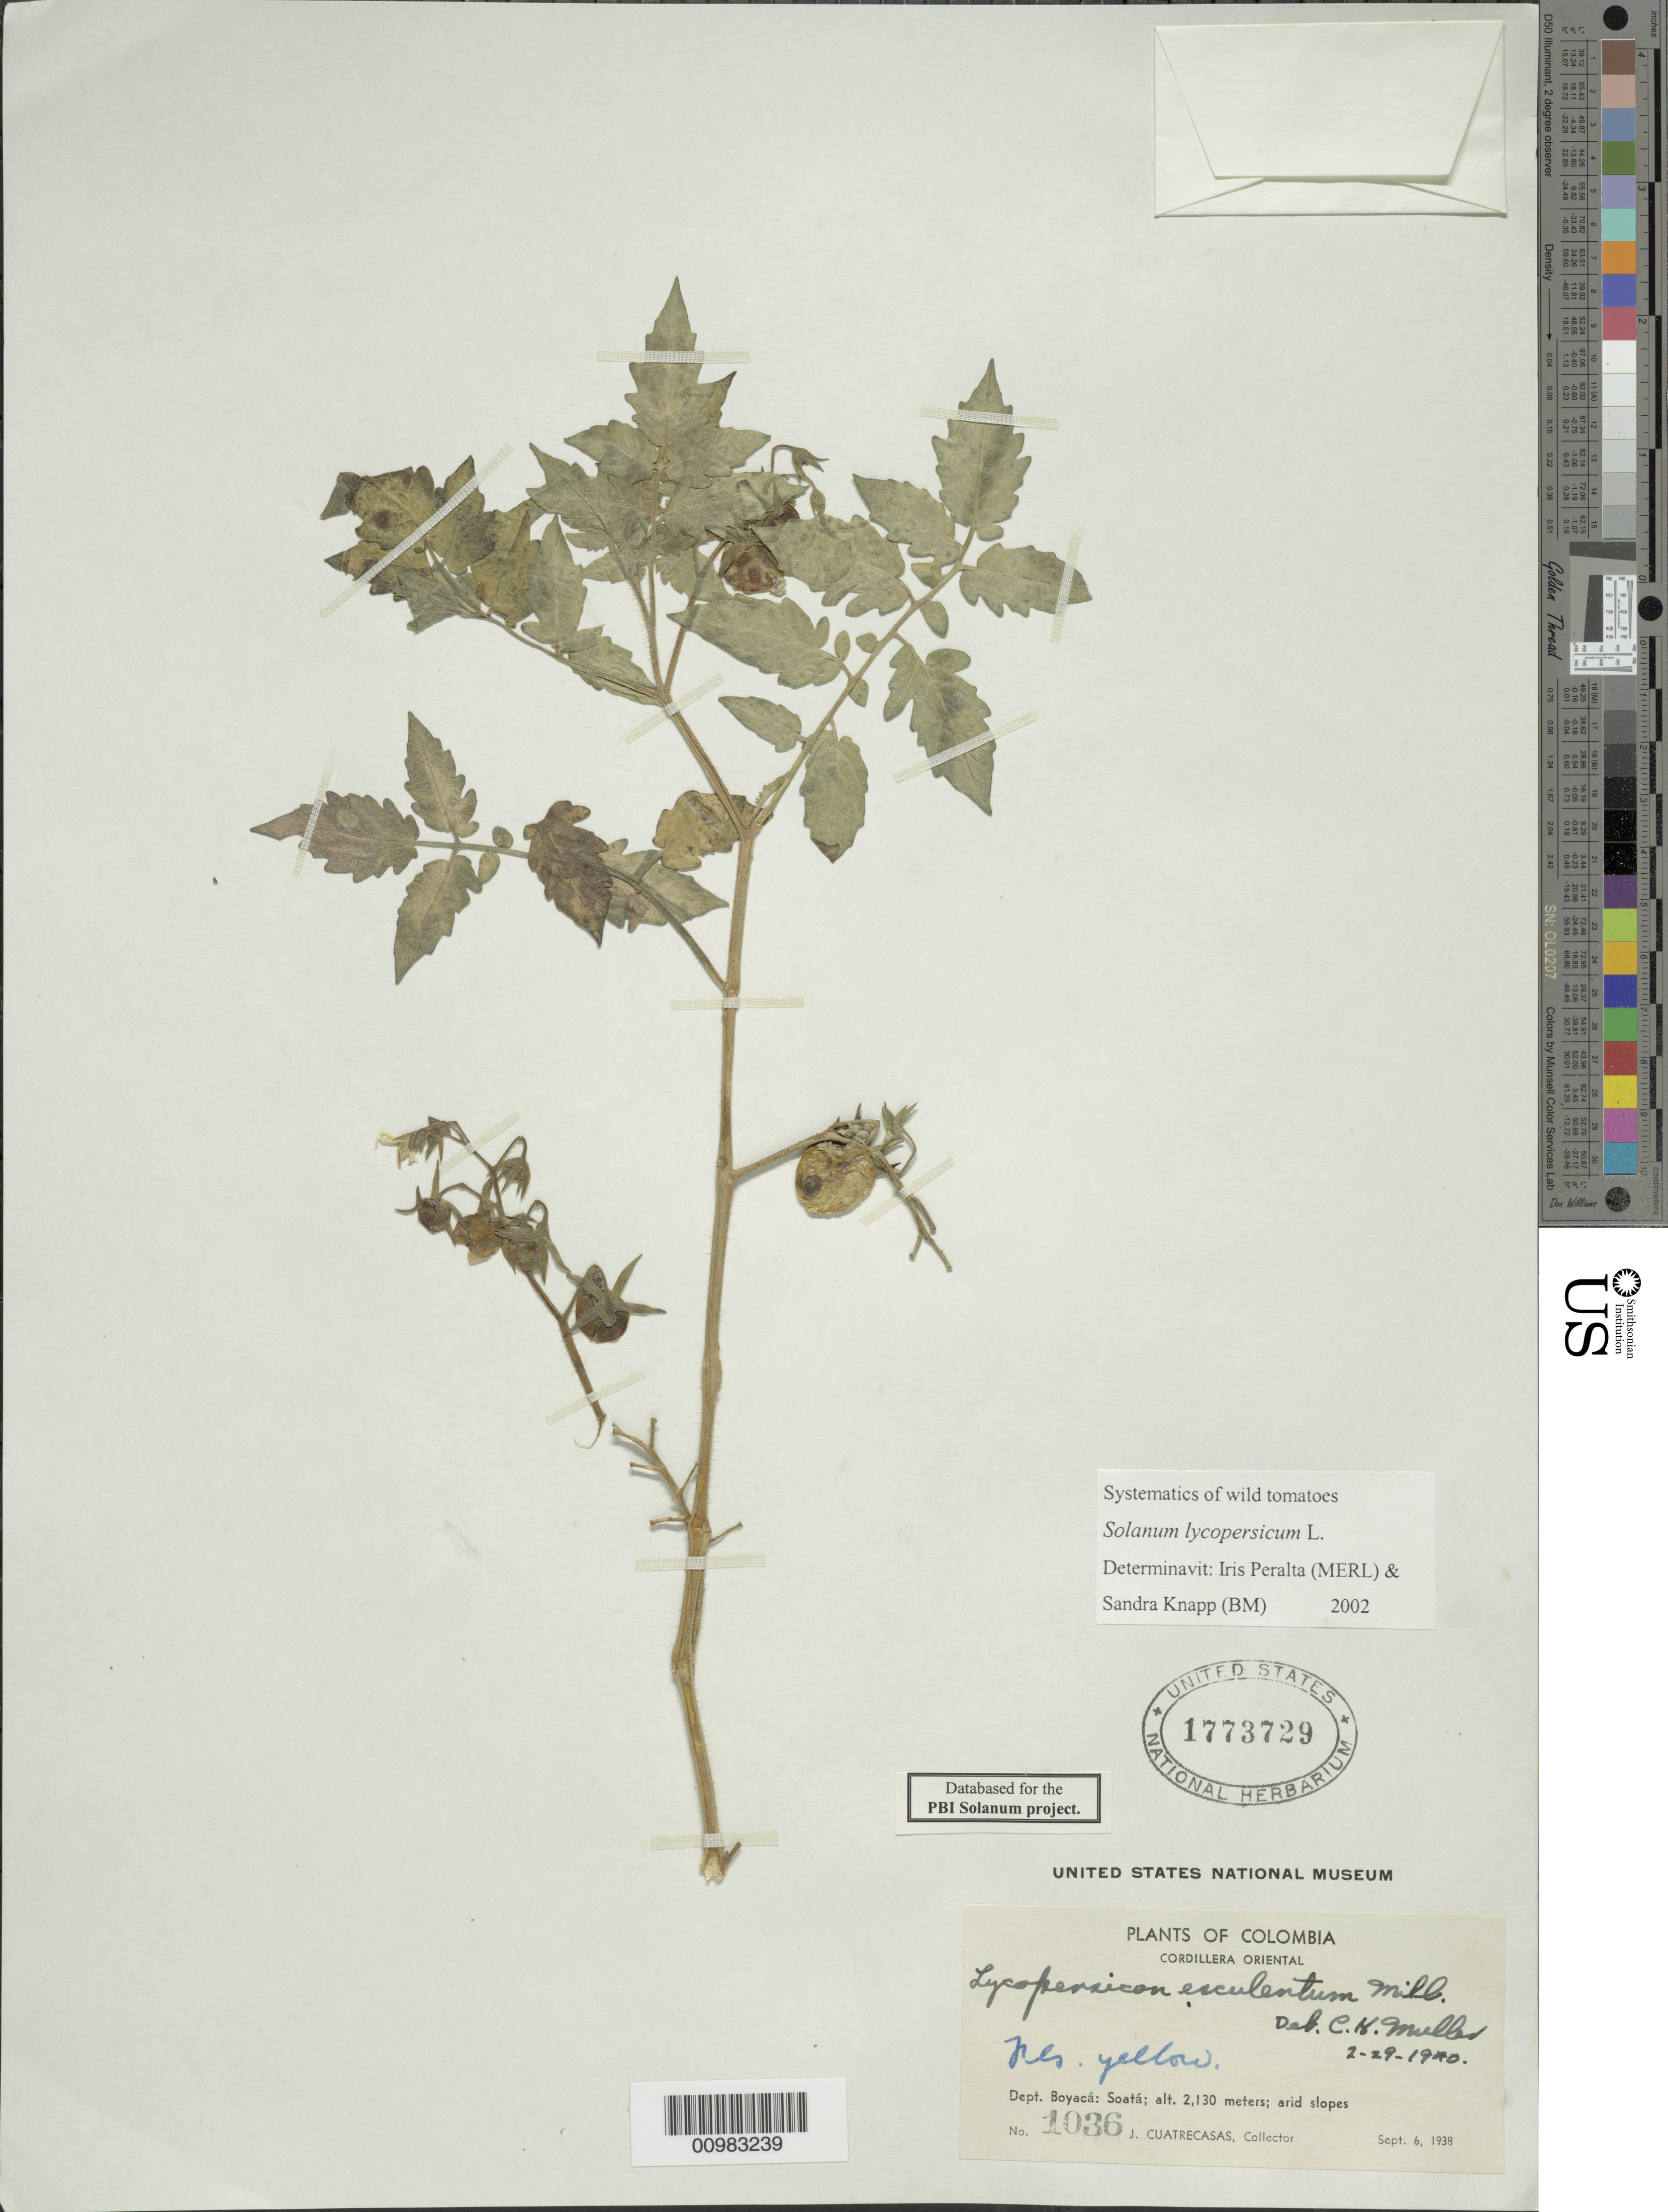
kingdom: Plantae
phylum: Tracheophyta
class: Magnoliopsida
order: Solanales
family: Solanaceae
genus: Solanum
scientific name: Solanum lycopersicum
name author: L.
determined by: Peralta, Iris E.; Knapp, S. D.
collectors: J. Cuatrecasas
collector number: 1036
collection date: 1938-09-06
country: Colombia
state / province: Boyacá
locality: Soatá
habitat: h: arid slopes;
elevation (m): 2130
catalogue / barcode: US 1773729